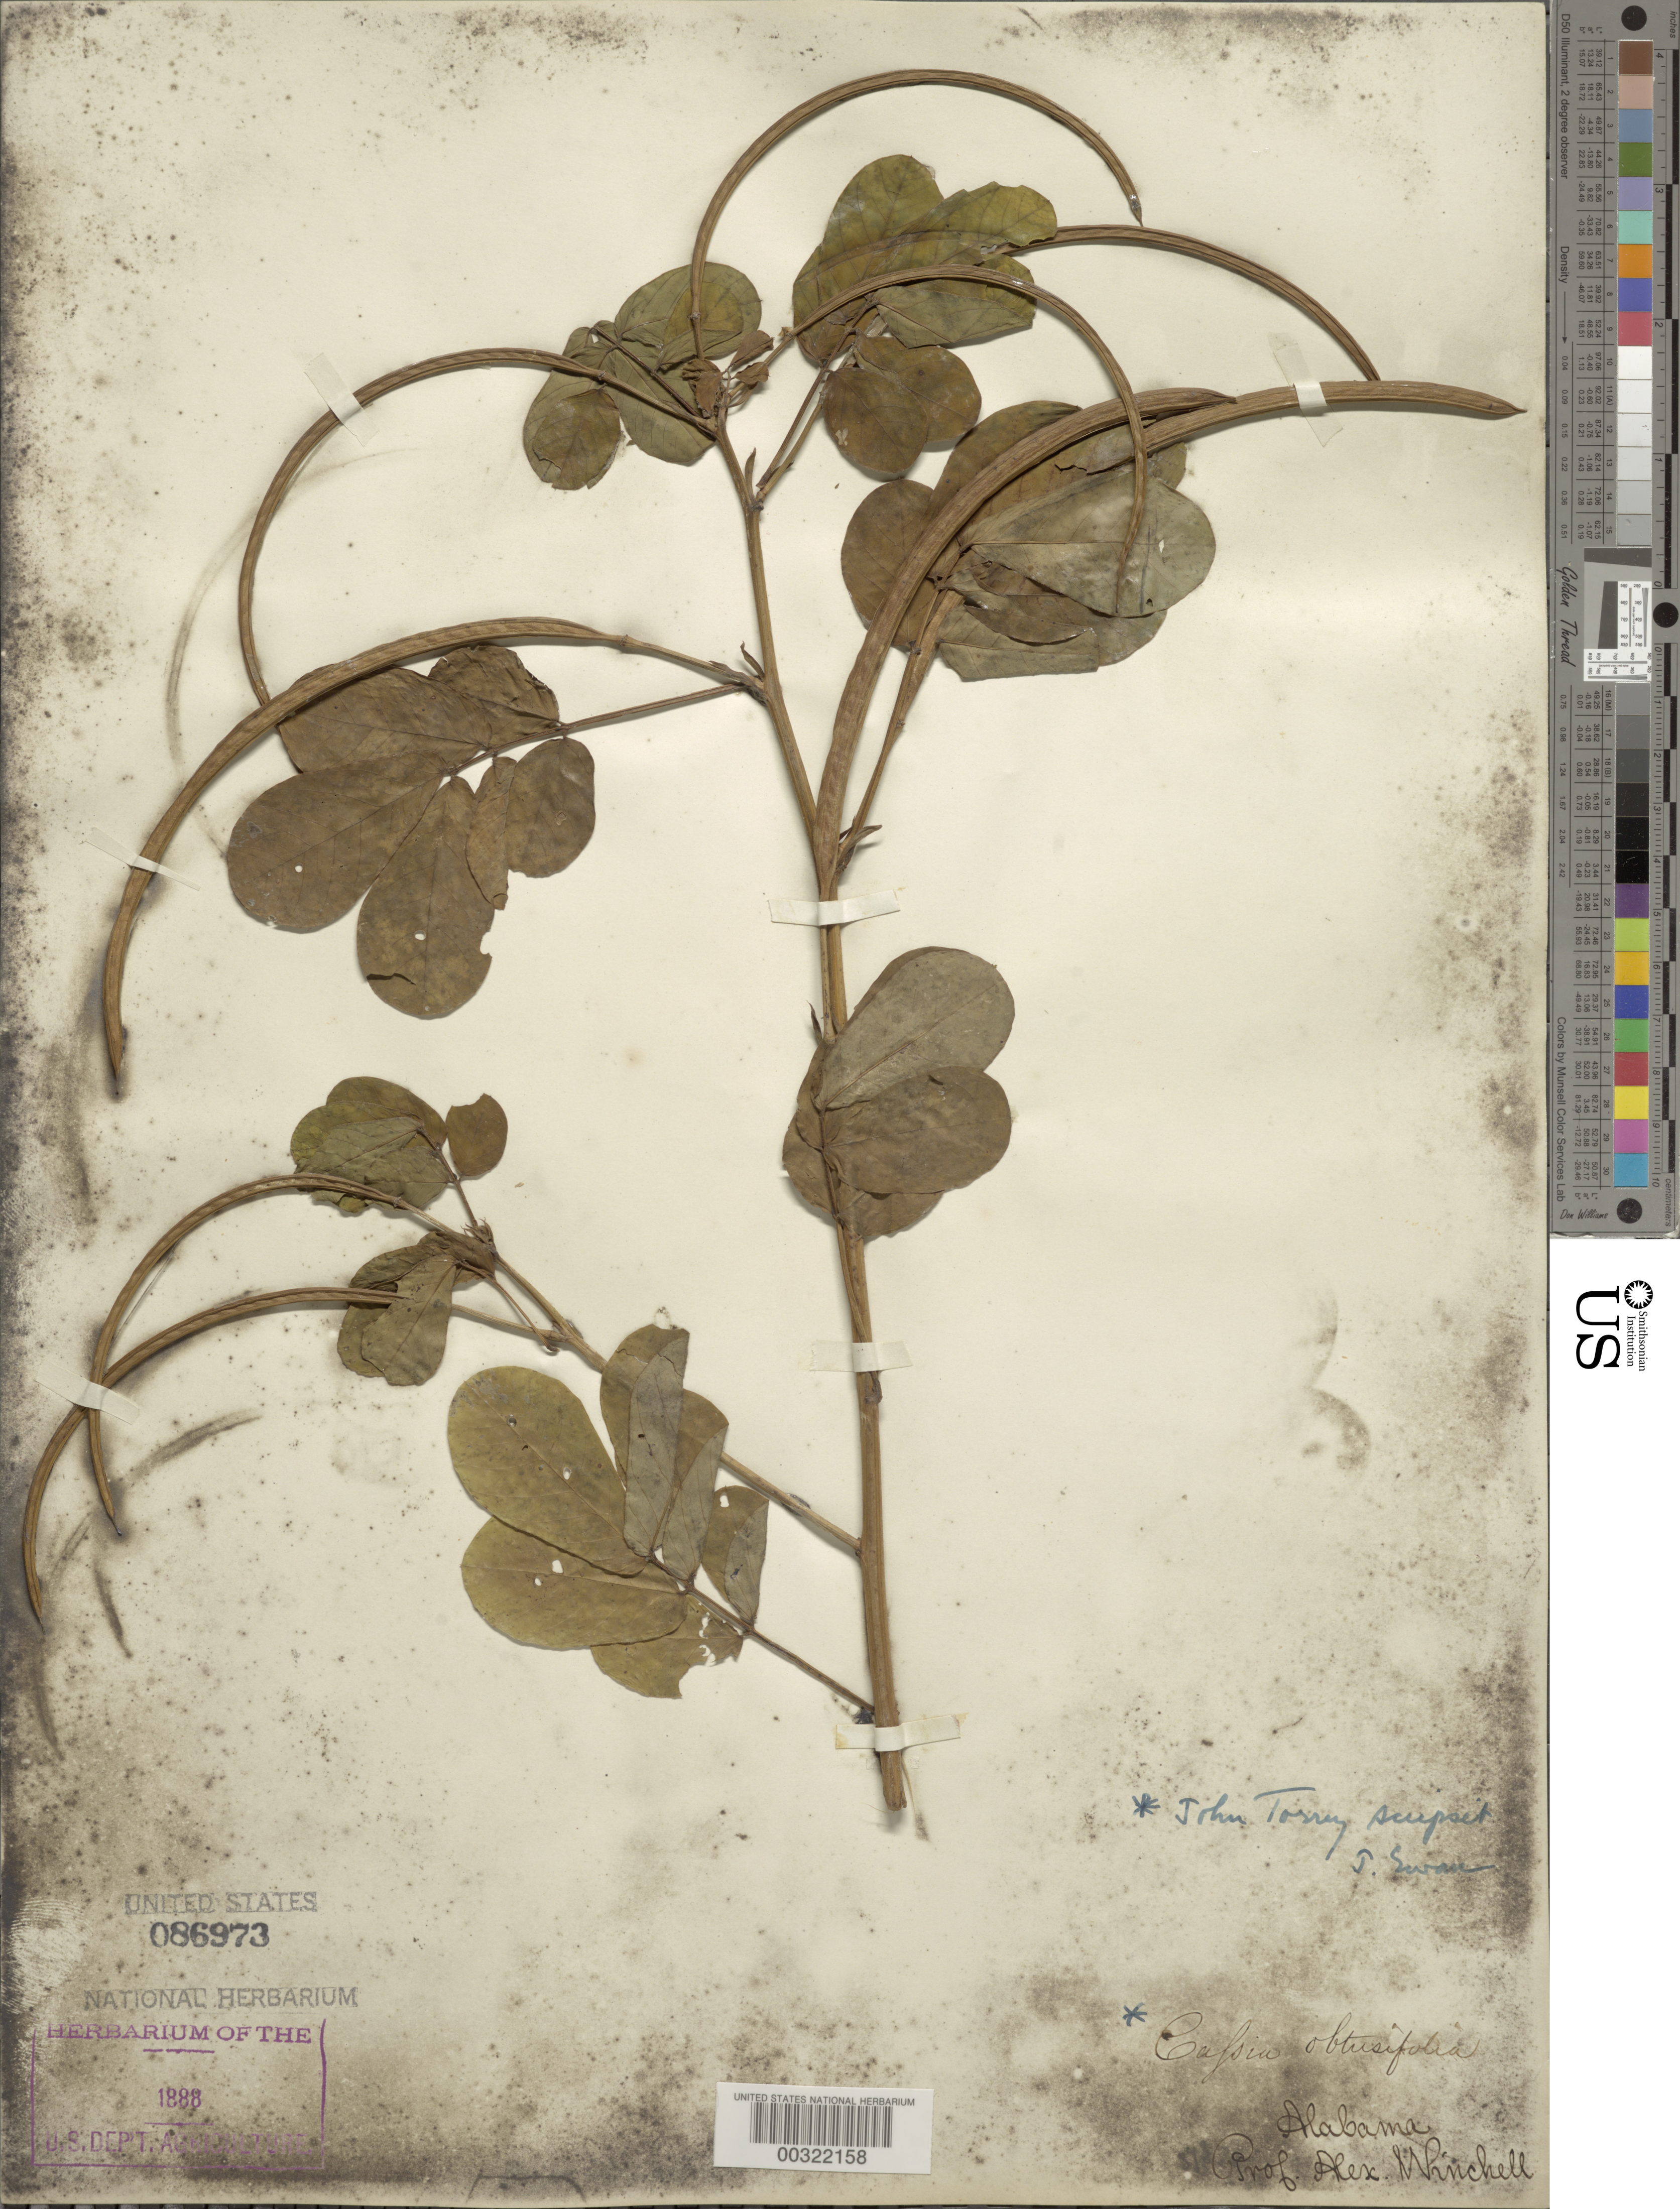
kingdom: Plantae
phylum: Tracheophyta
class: Magnoliopsida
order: Fabales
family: Fabaceae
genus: Senna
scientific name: Senna obtusifolia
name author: (L.) H.S. Irwin & Barneby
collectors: A. Winchell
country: United States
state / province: Alabama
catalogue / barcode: US 86973